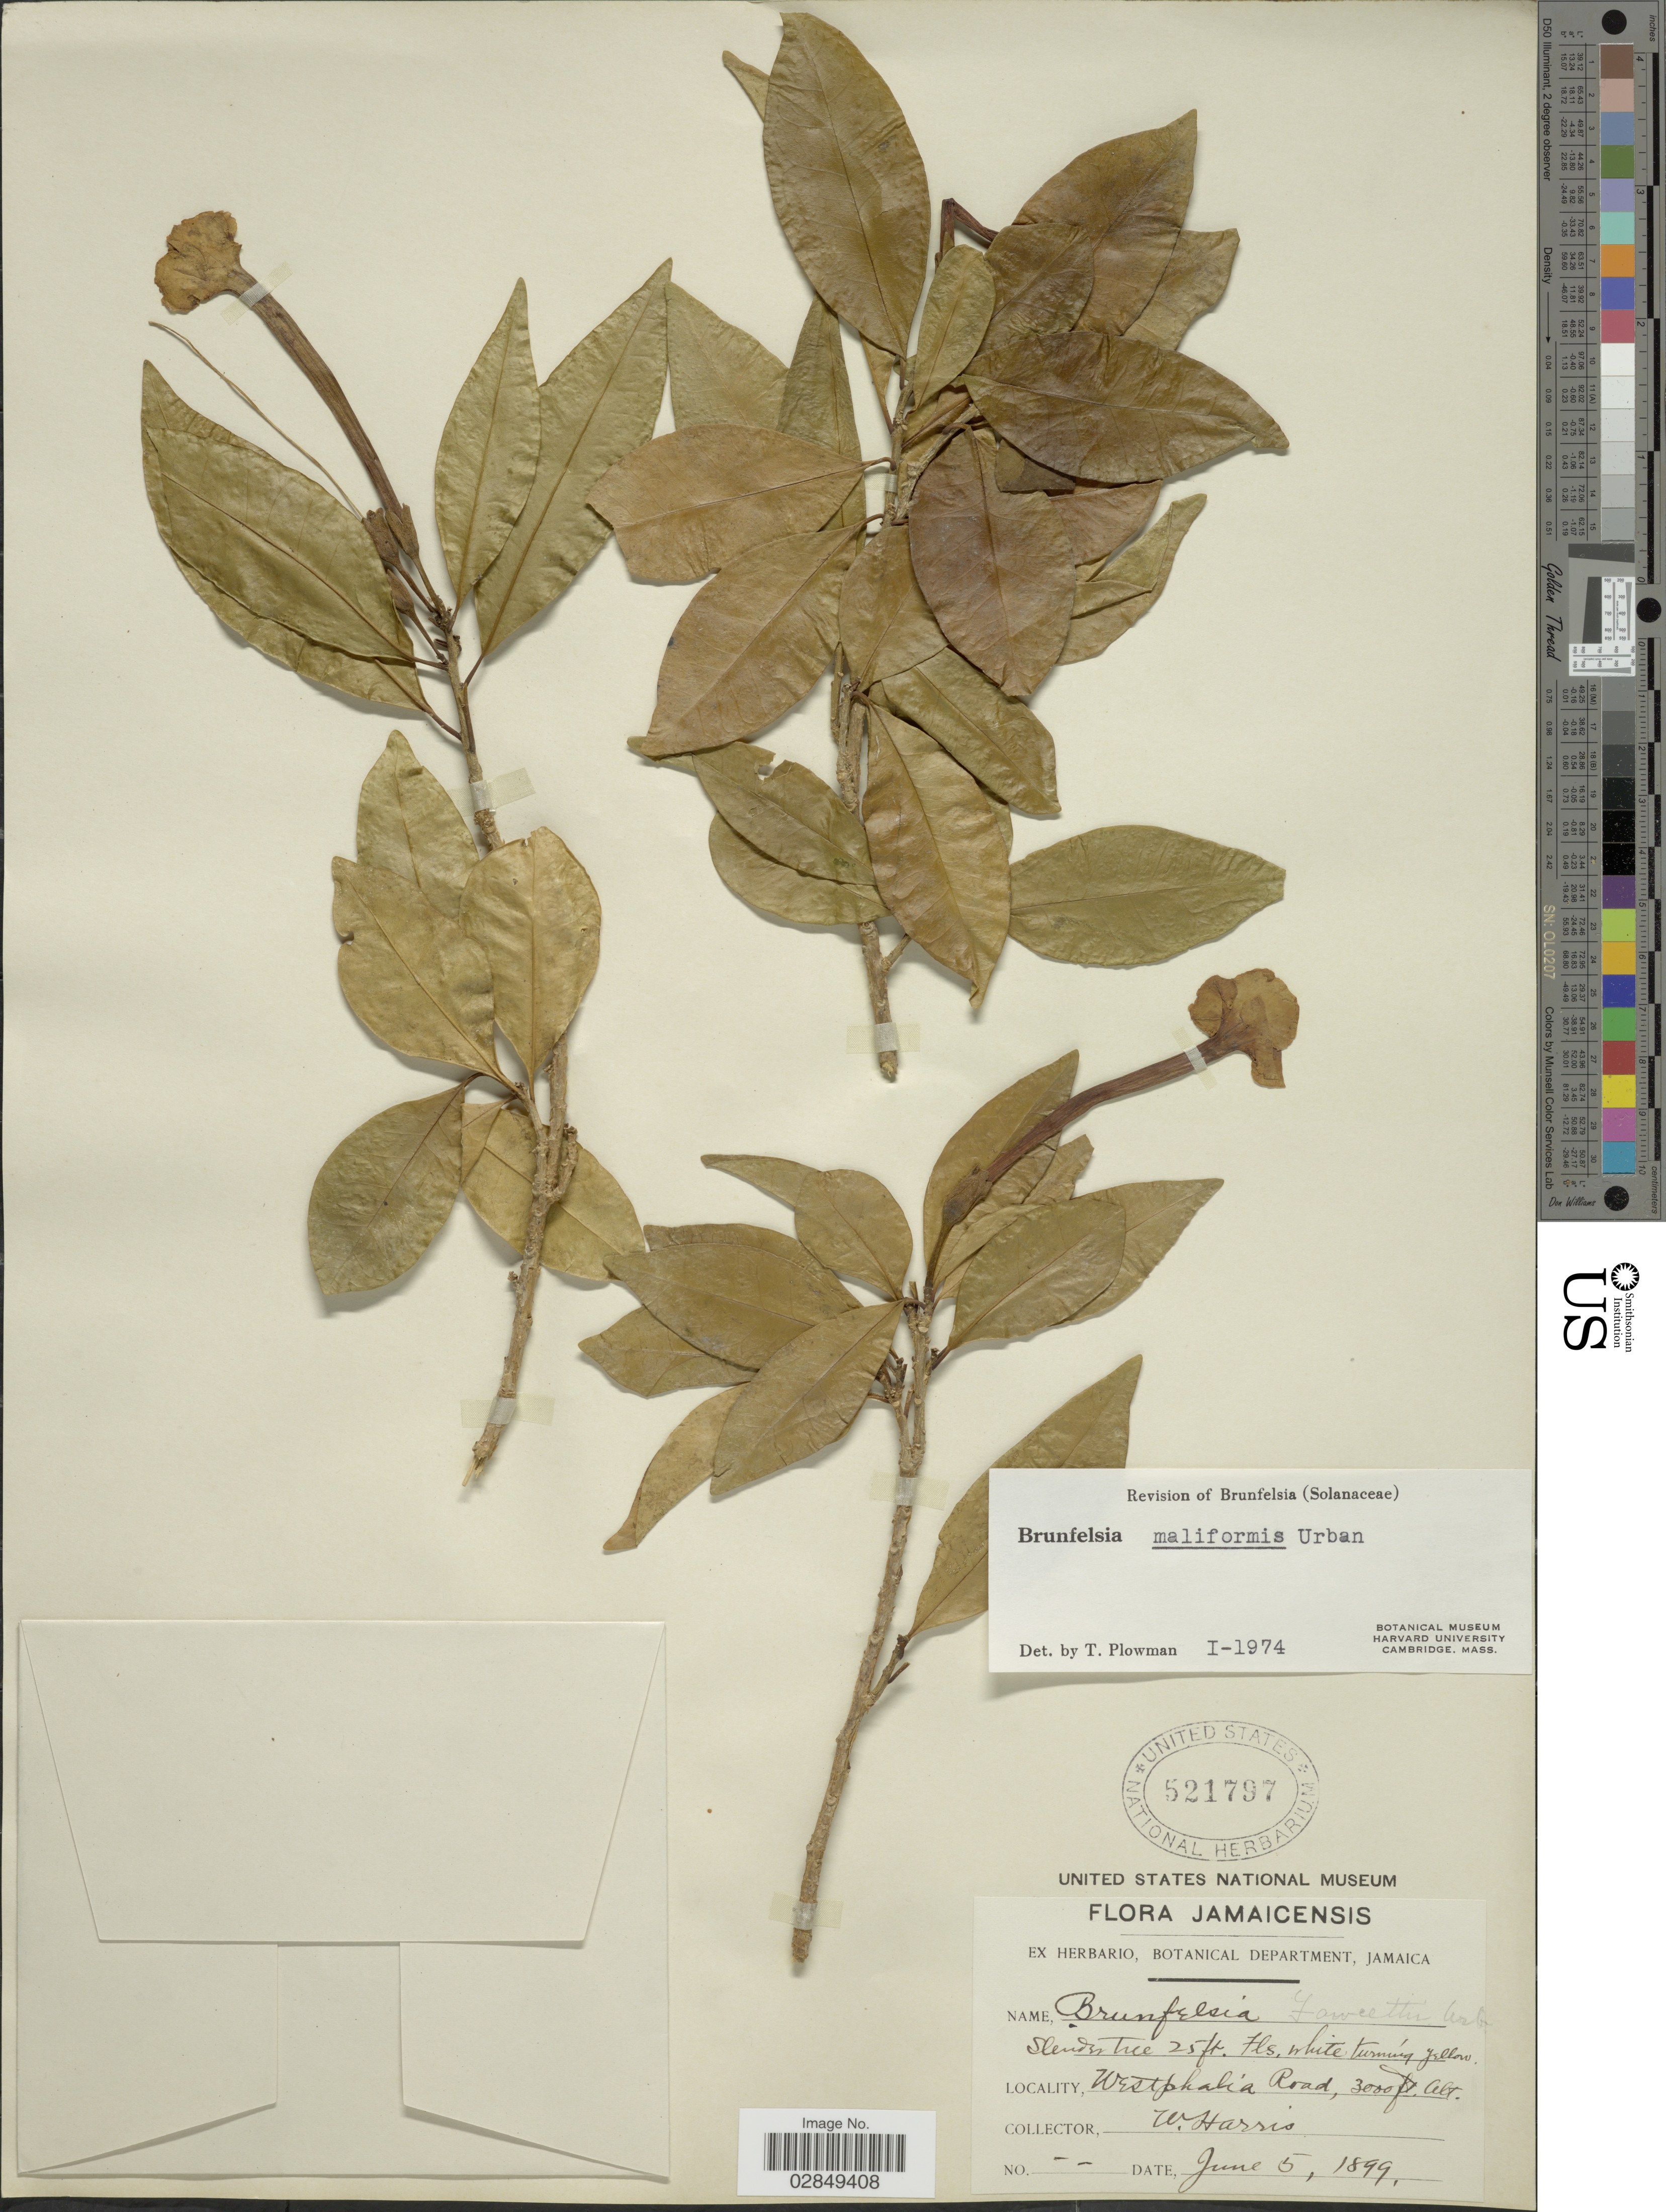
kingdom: Plantae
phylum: Tracheophyta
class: Magnoliopsida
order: Solanales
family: Solanaceae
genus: Brunfelsia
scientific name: Brunfelsia maliformis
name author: Urb.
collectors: W. Harris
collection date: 1899-06-05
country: Jamaica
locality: Westphalia Road.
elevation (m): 914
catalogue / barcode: US 521797